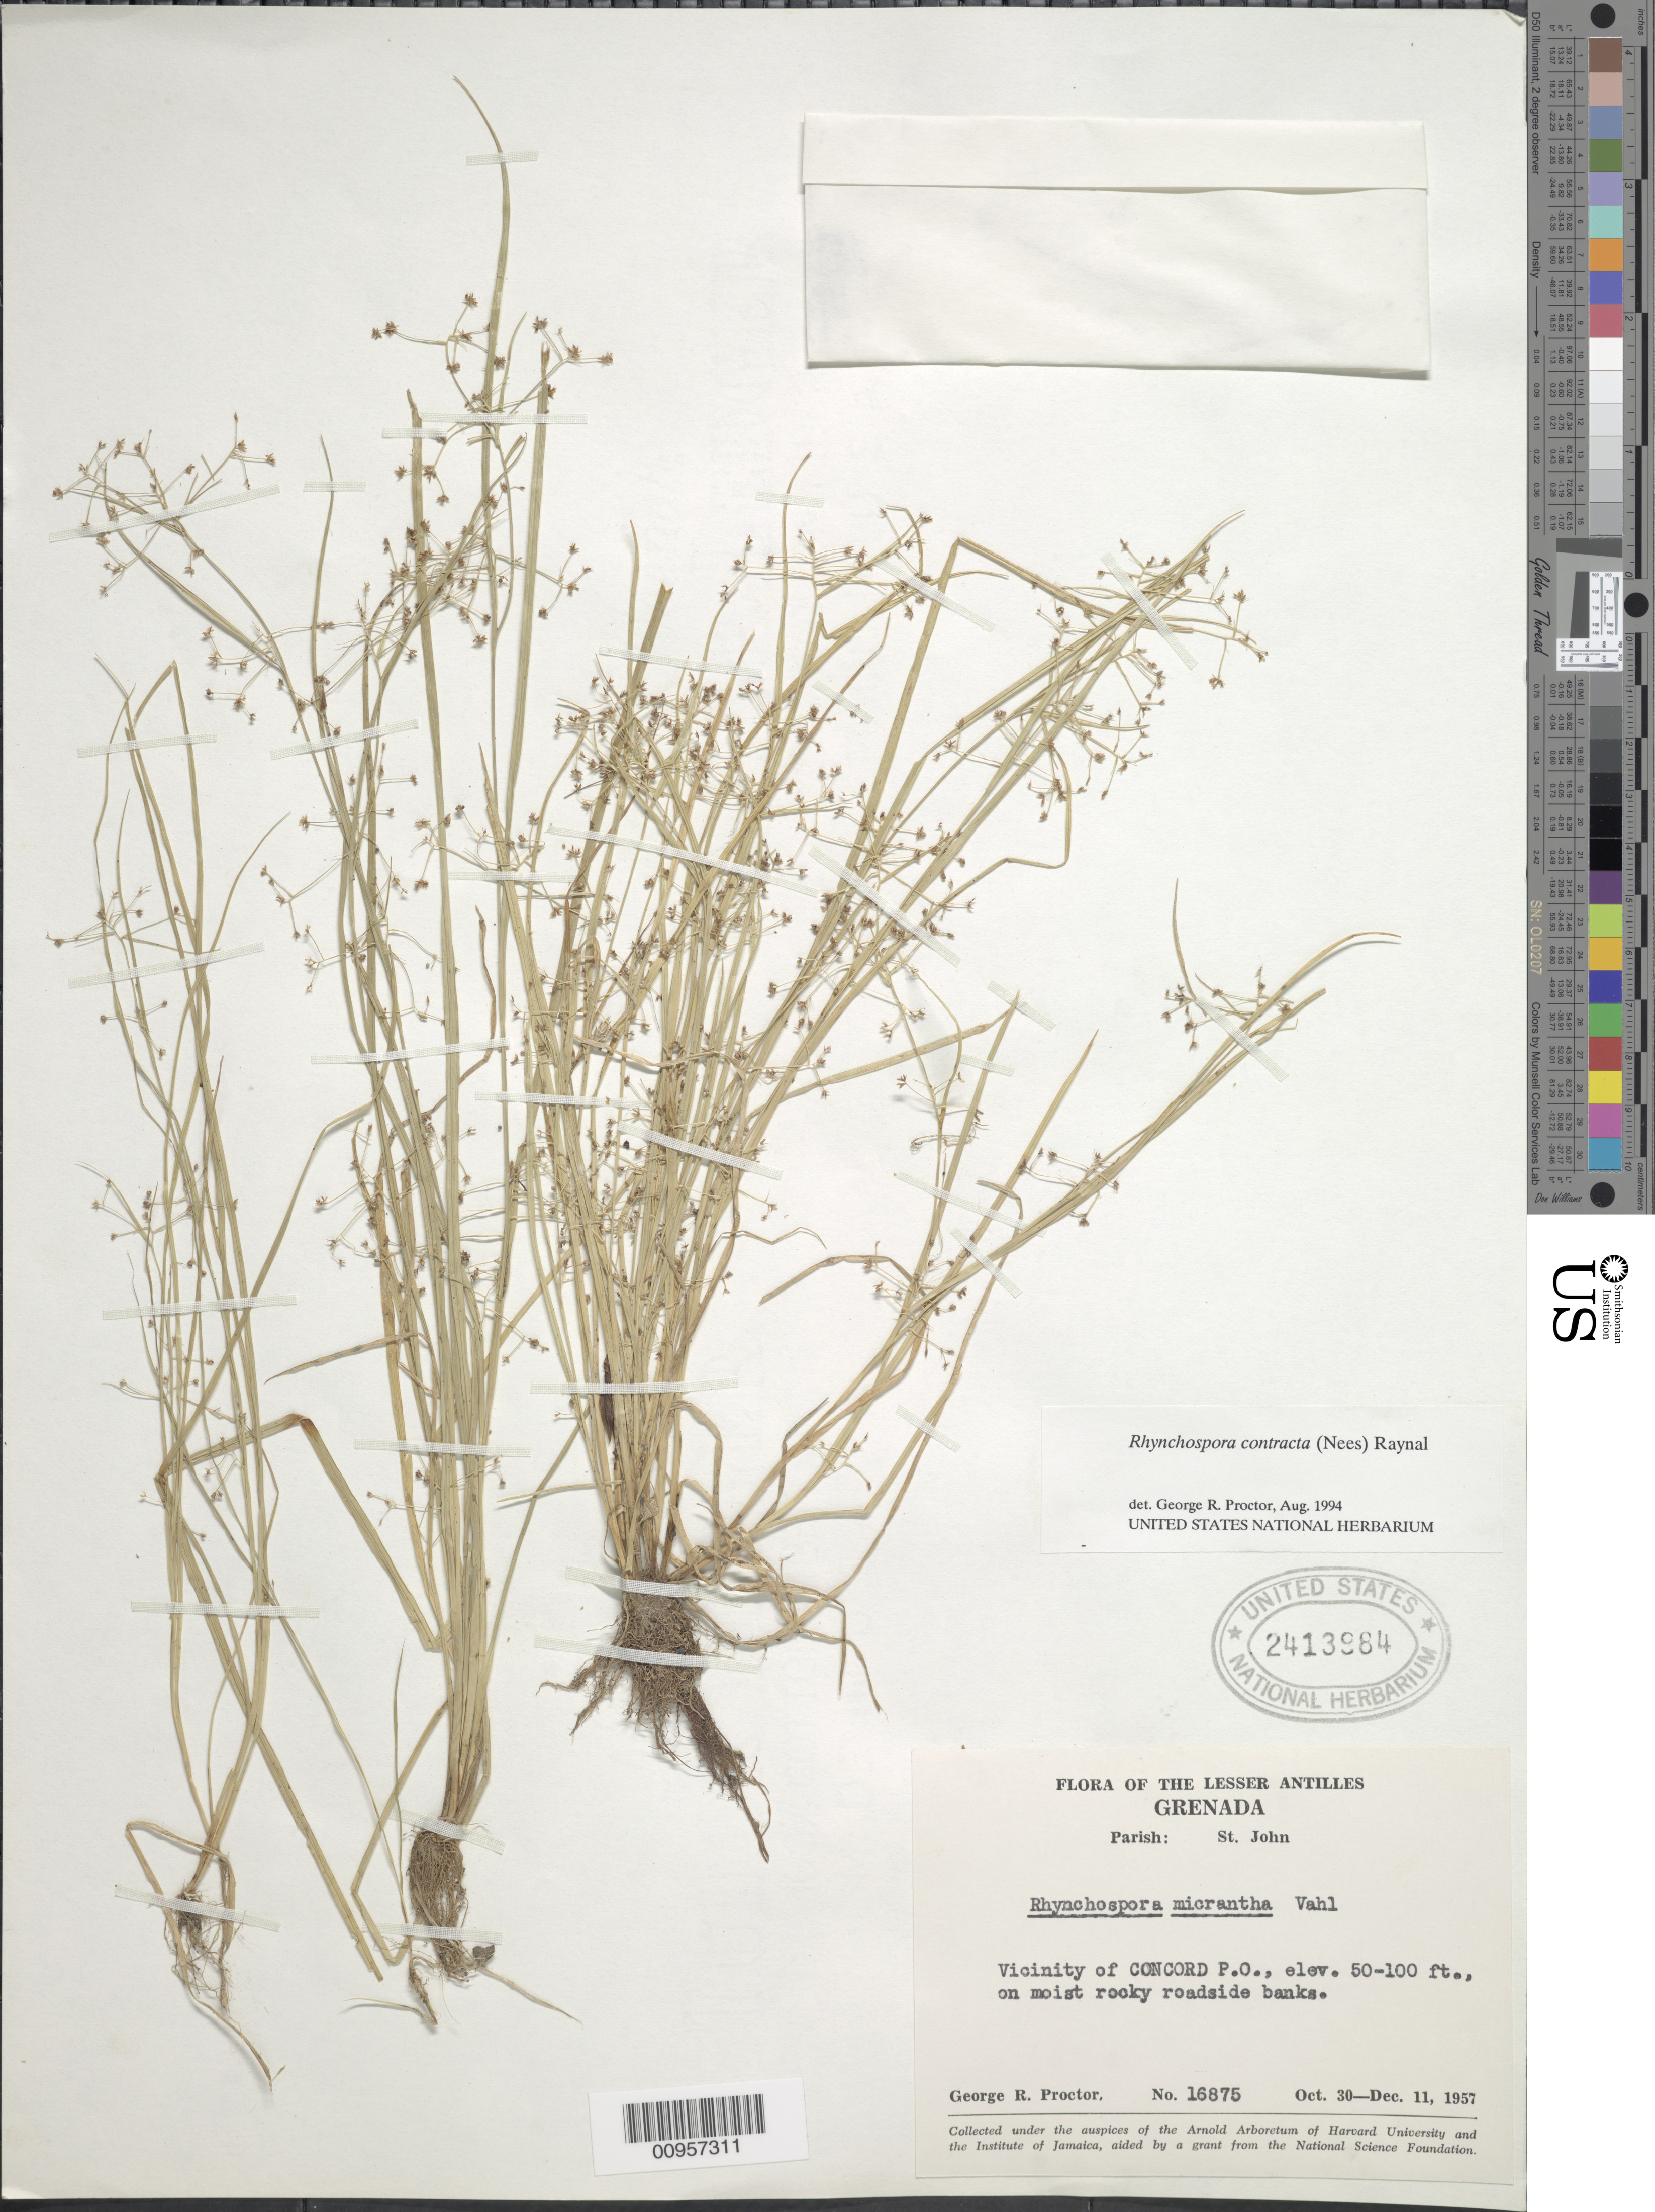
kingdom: Plantae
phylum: Tracheophyta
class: Liliopsida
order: Poales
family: Cyperaceae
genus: Rhynchospora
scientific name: Rhynchospora contracta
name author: (Nees) J. Raynal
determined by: Proctor, G. R.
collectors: G. R. Proctor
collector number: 16875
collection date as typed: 30 Oct 1957 to 11 Dec 1957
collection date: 1957-10-30/1957-12-11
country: Grenada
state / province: Saint John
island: Grenada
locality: Vicinity of Concord P.O., roadside banks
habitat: On moist roadside banks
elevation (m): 15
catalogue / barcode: US 2413984